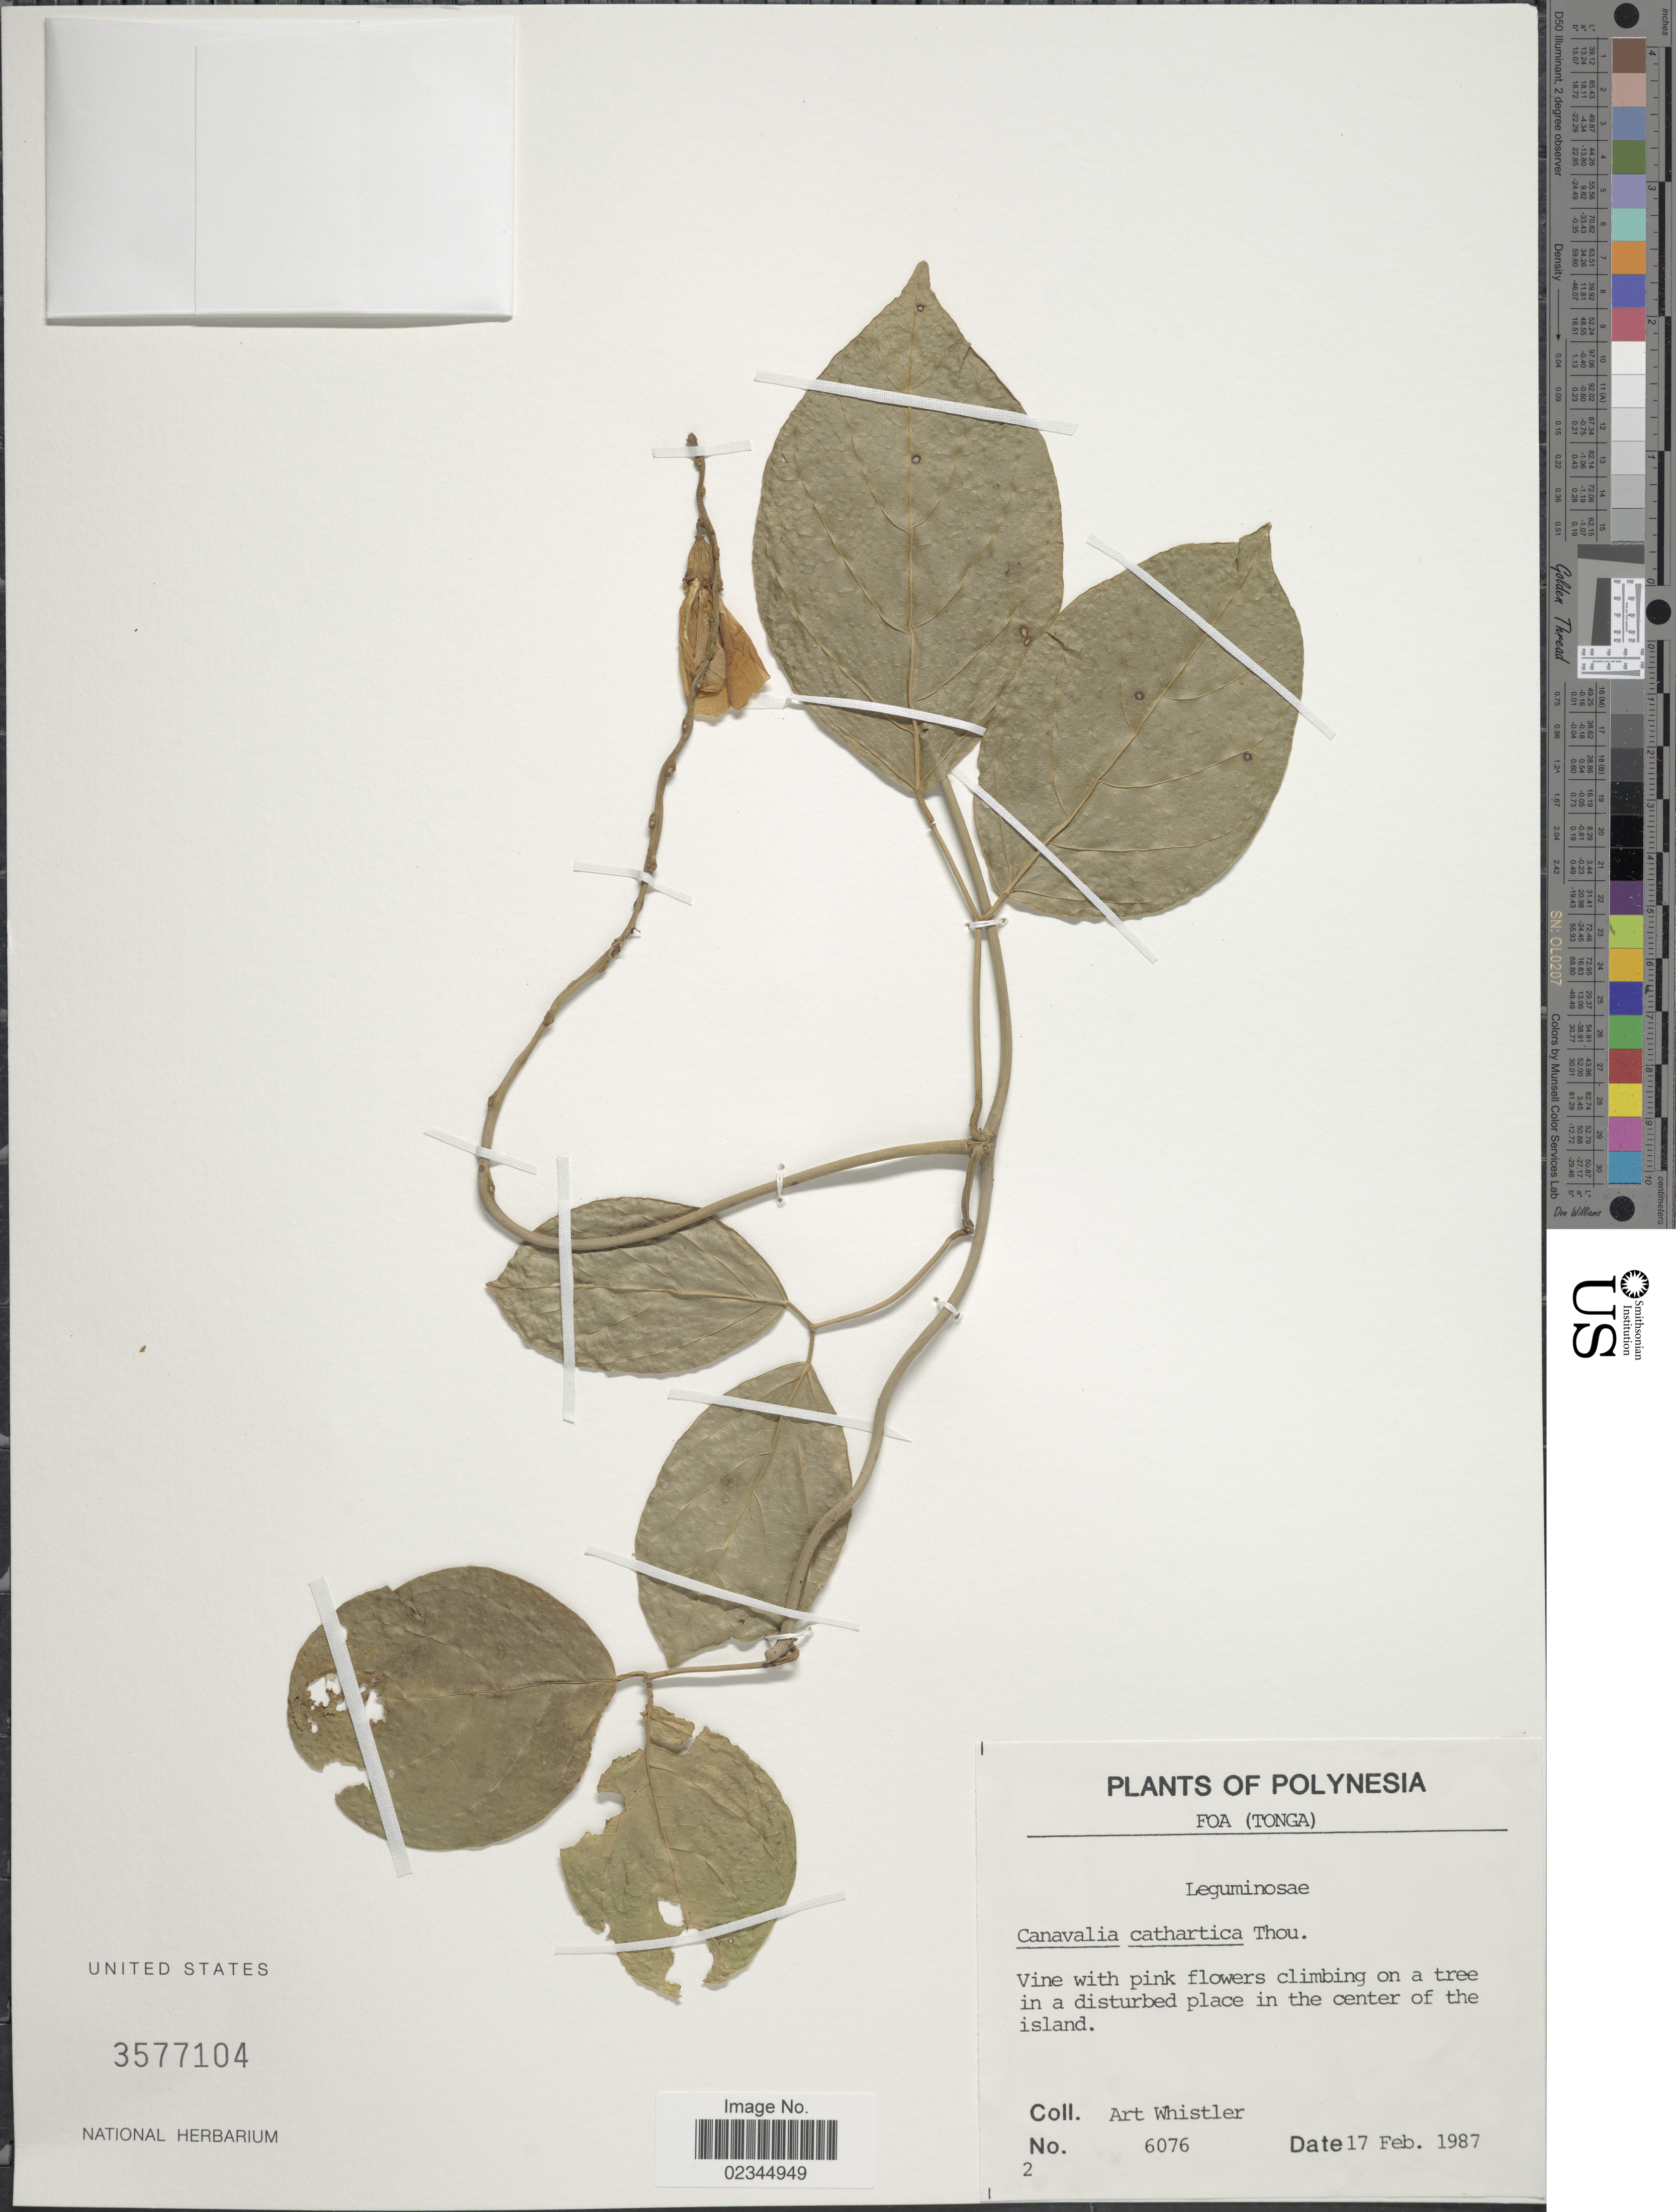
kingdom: Plantae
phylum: Tracheophyta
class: Magnoliopsida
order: Fabales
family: Fabaceae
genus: Canavalia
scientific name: Canavalia cathartica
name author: Thouars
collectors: A. Whistler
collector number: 6076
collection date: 1987-02-17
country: Tonga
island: Foa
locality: Foa, center of the island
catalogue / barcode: US 3577104